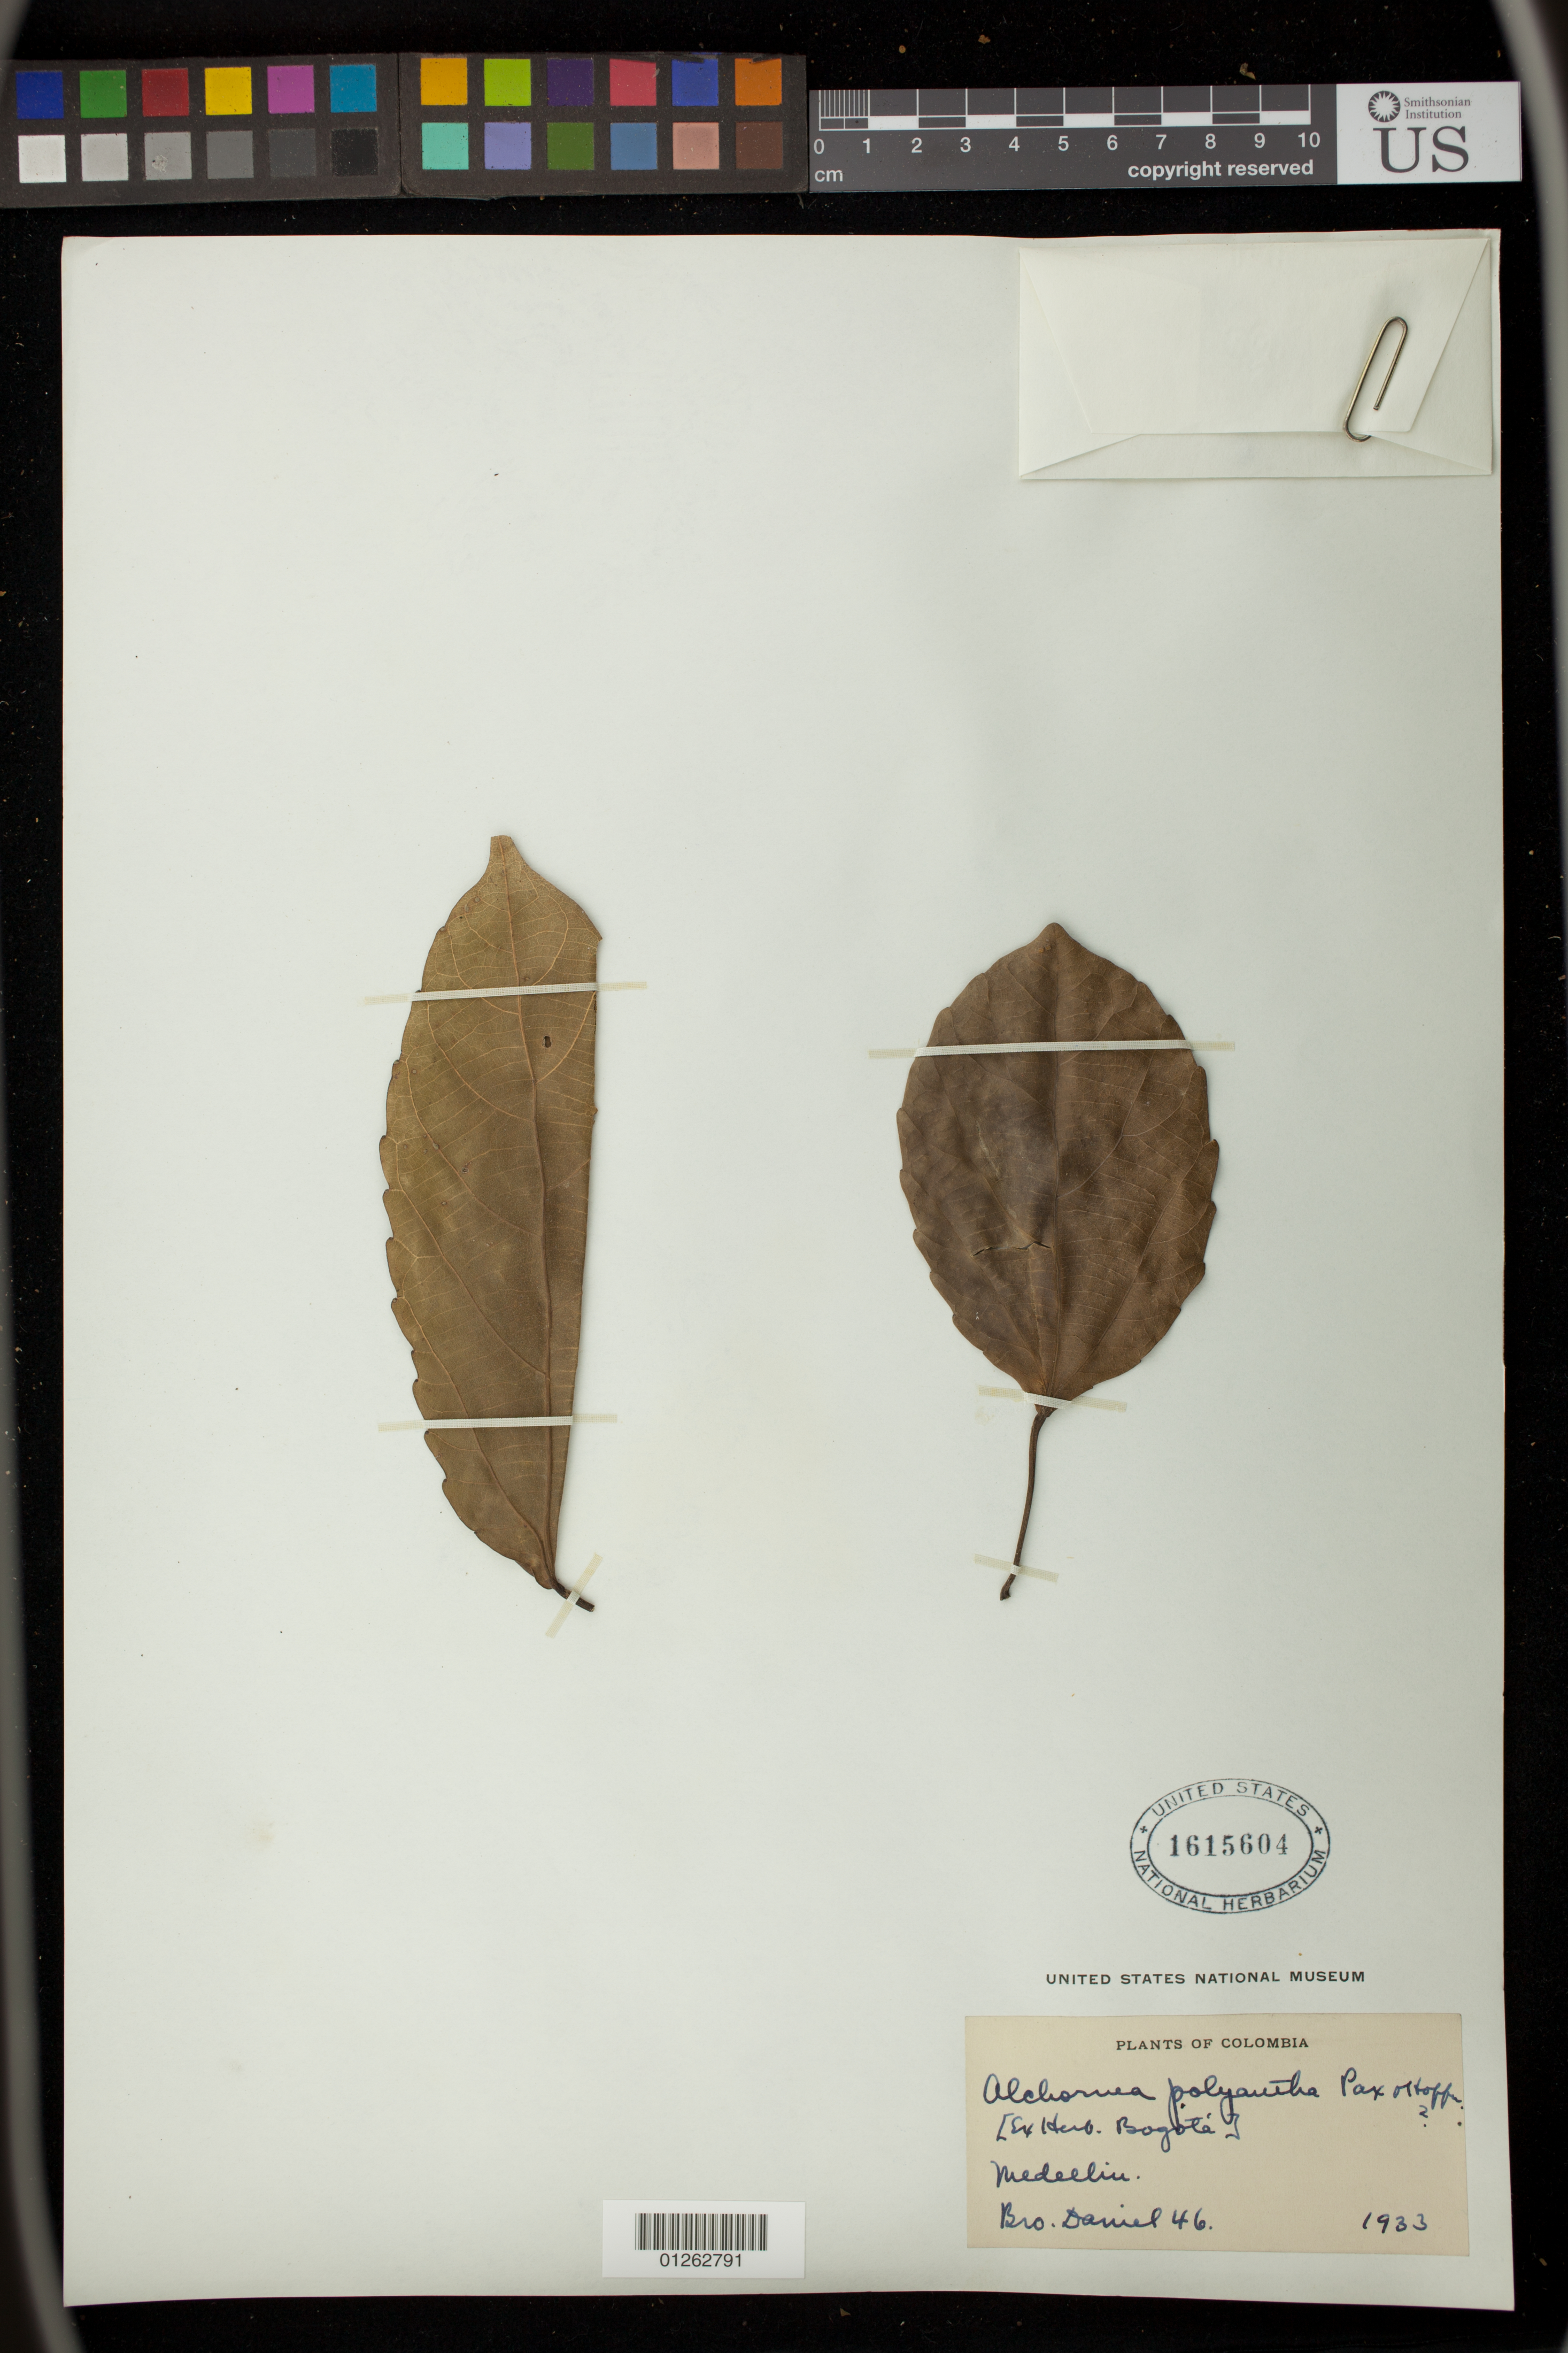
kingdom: Plantae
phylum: Tracheophyta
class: Magnoliopsida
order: Malpighiales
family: Euphorbiaceae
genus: Alchornea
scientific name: Alchornea latifolia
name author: Sw.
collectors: Bro. Daniel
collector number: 46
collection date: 1933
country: Colombia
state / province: Antioquia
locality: Medellin.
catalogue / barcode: US 1615604